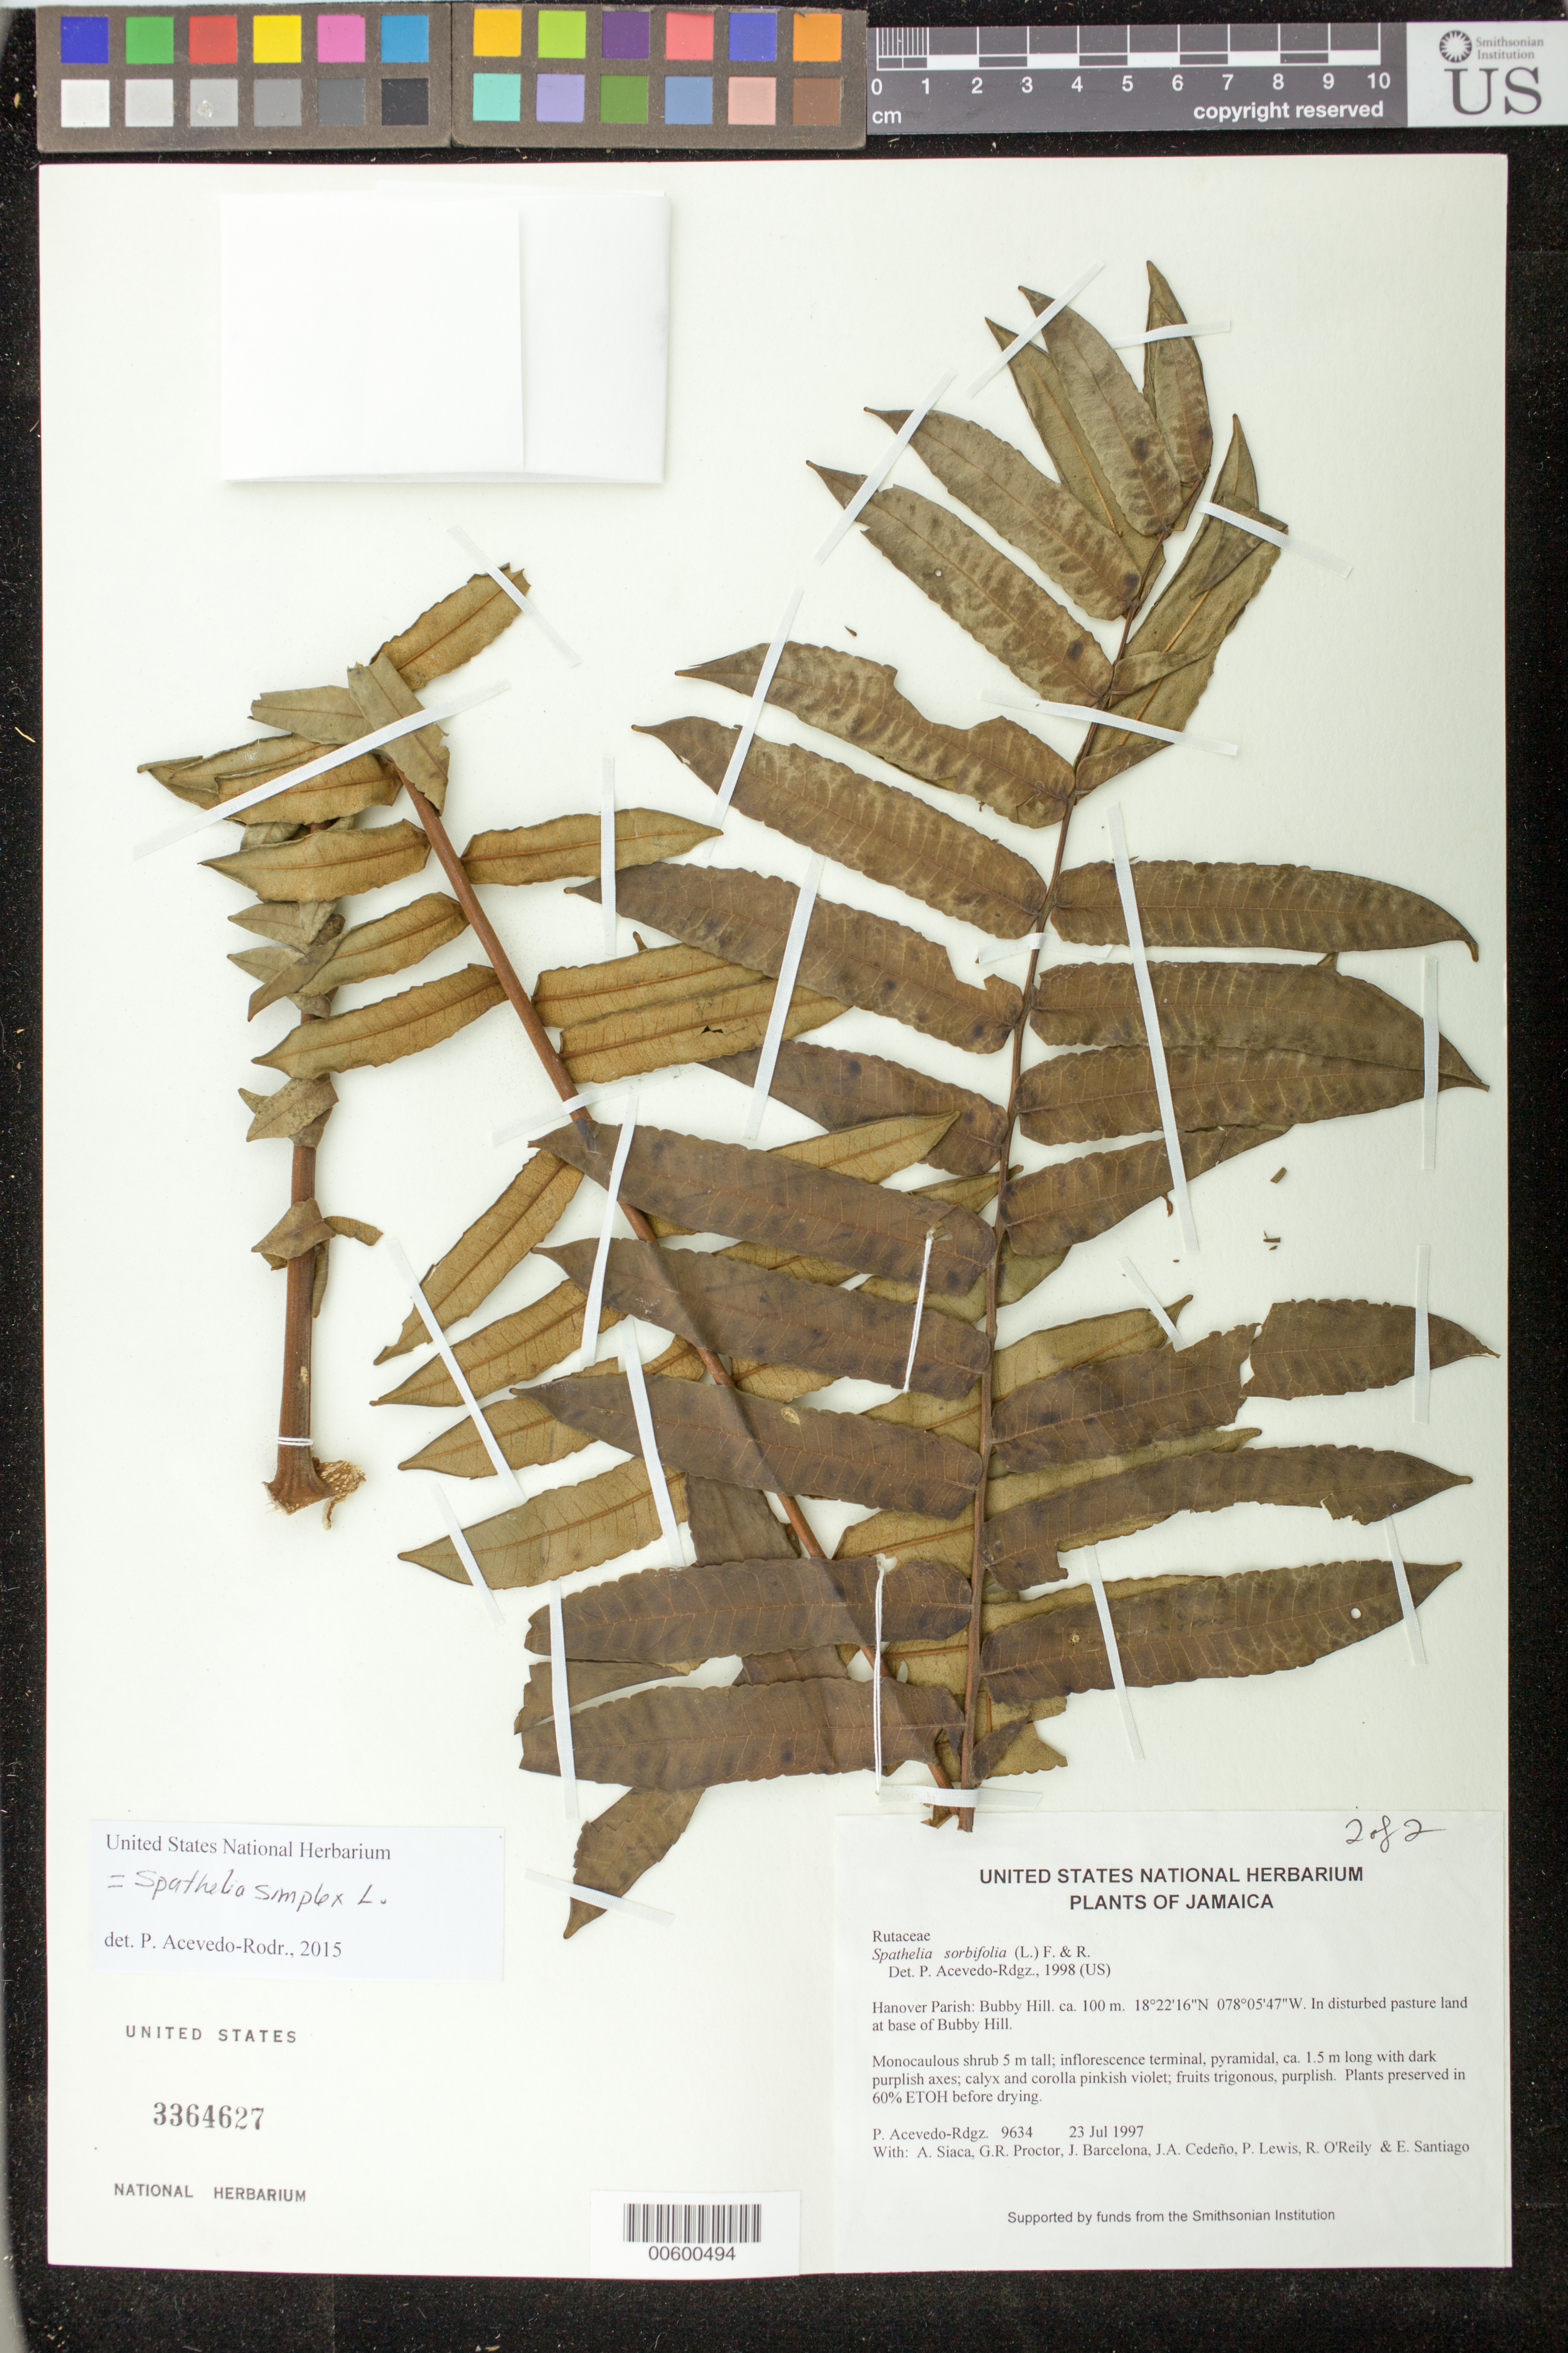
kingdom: Plantae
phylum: Tracheophyta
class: Magnoliopsida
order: Sapindales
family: Rutaceae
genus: Spathelia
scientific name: Spathelia simplex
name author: L.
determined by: Acevedo-Rodríguez, P., (BOT), Smithsonian Institution - National Museum of Natural History (UNITED STATES)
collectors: P. Acevedo-Rodr., A. Siaca, G. R. Proctor, J. Barcelona, J. A. Cedeño M., P. Lewis & R. O'Reilly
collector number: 9634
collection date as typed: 23 Jul 1997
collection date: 1997-07-23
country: Jamaica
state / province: Hanover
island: Jamaica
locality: Hanover Parish: Bubby Hill.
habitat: In disturbed pasture land at base of Bubby Hill.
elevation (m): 100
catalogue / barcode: US 3364627